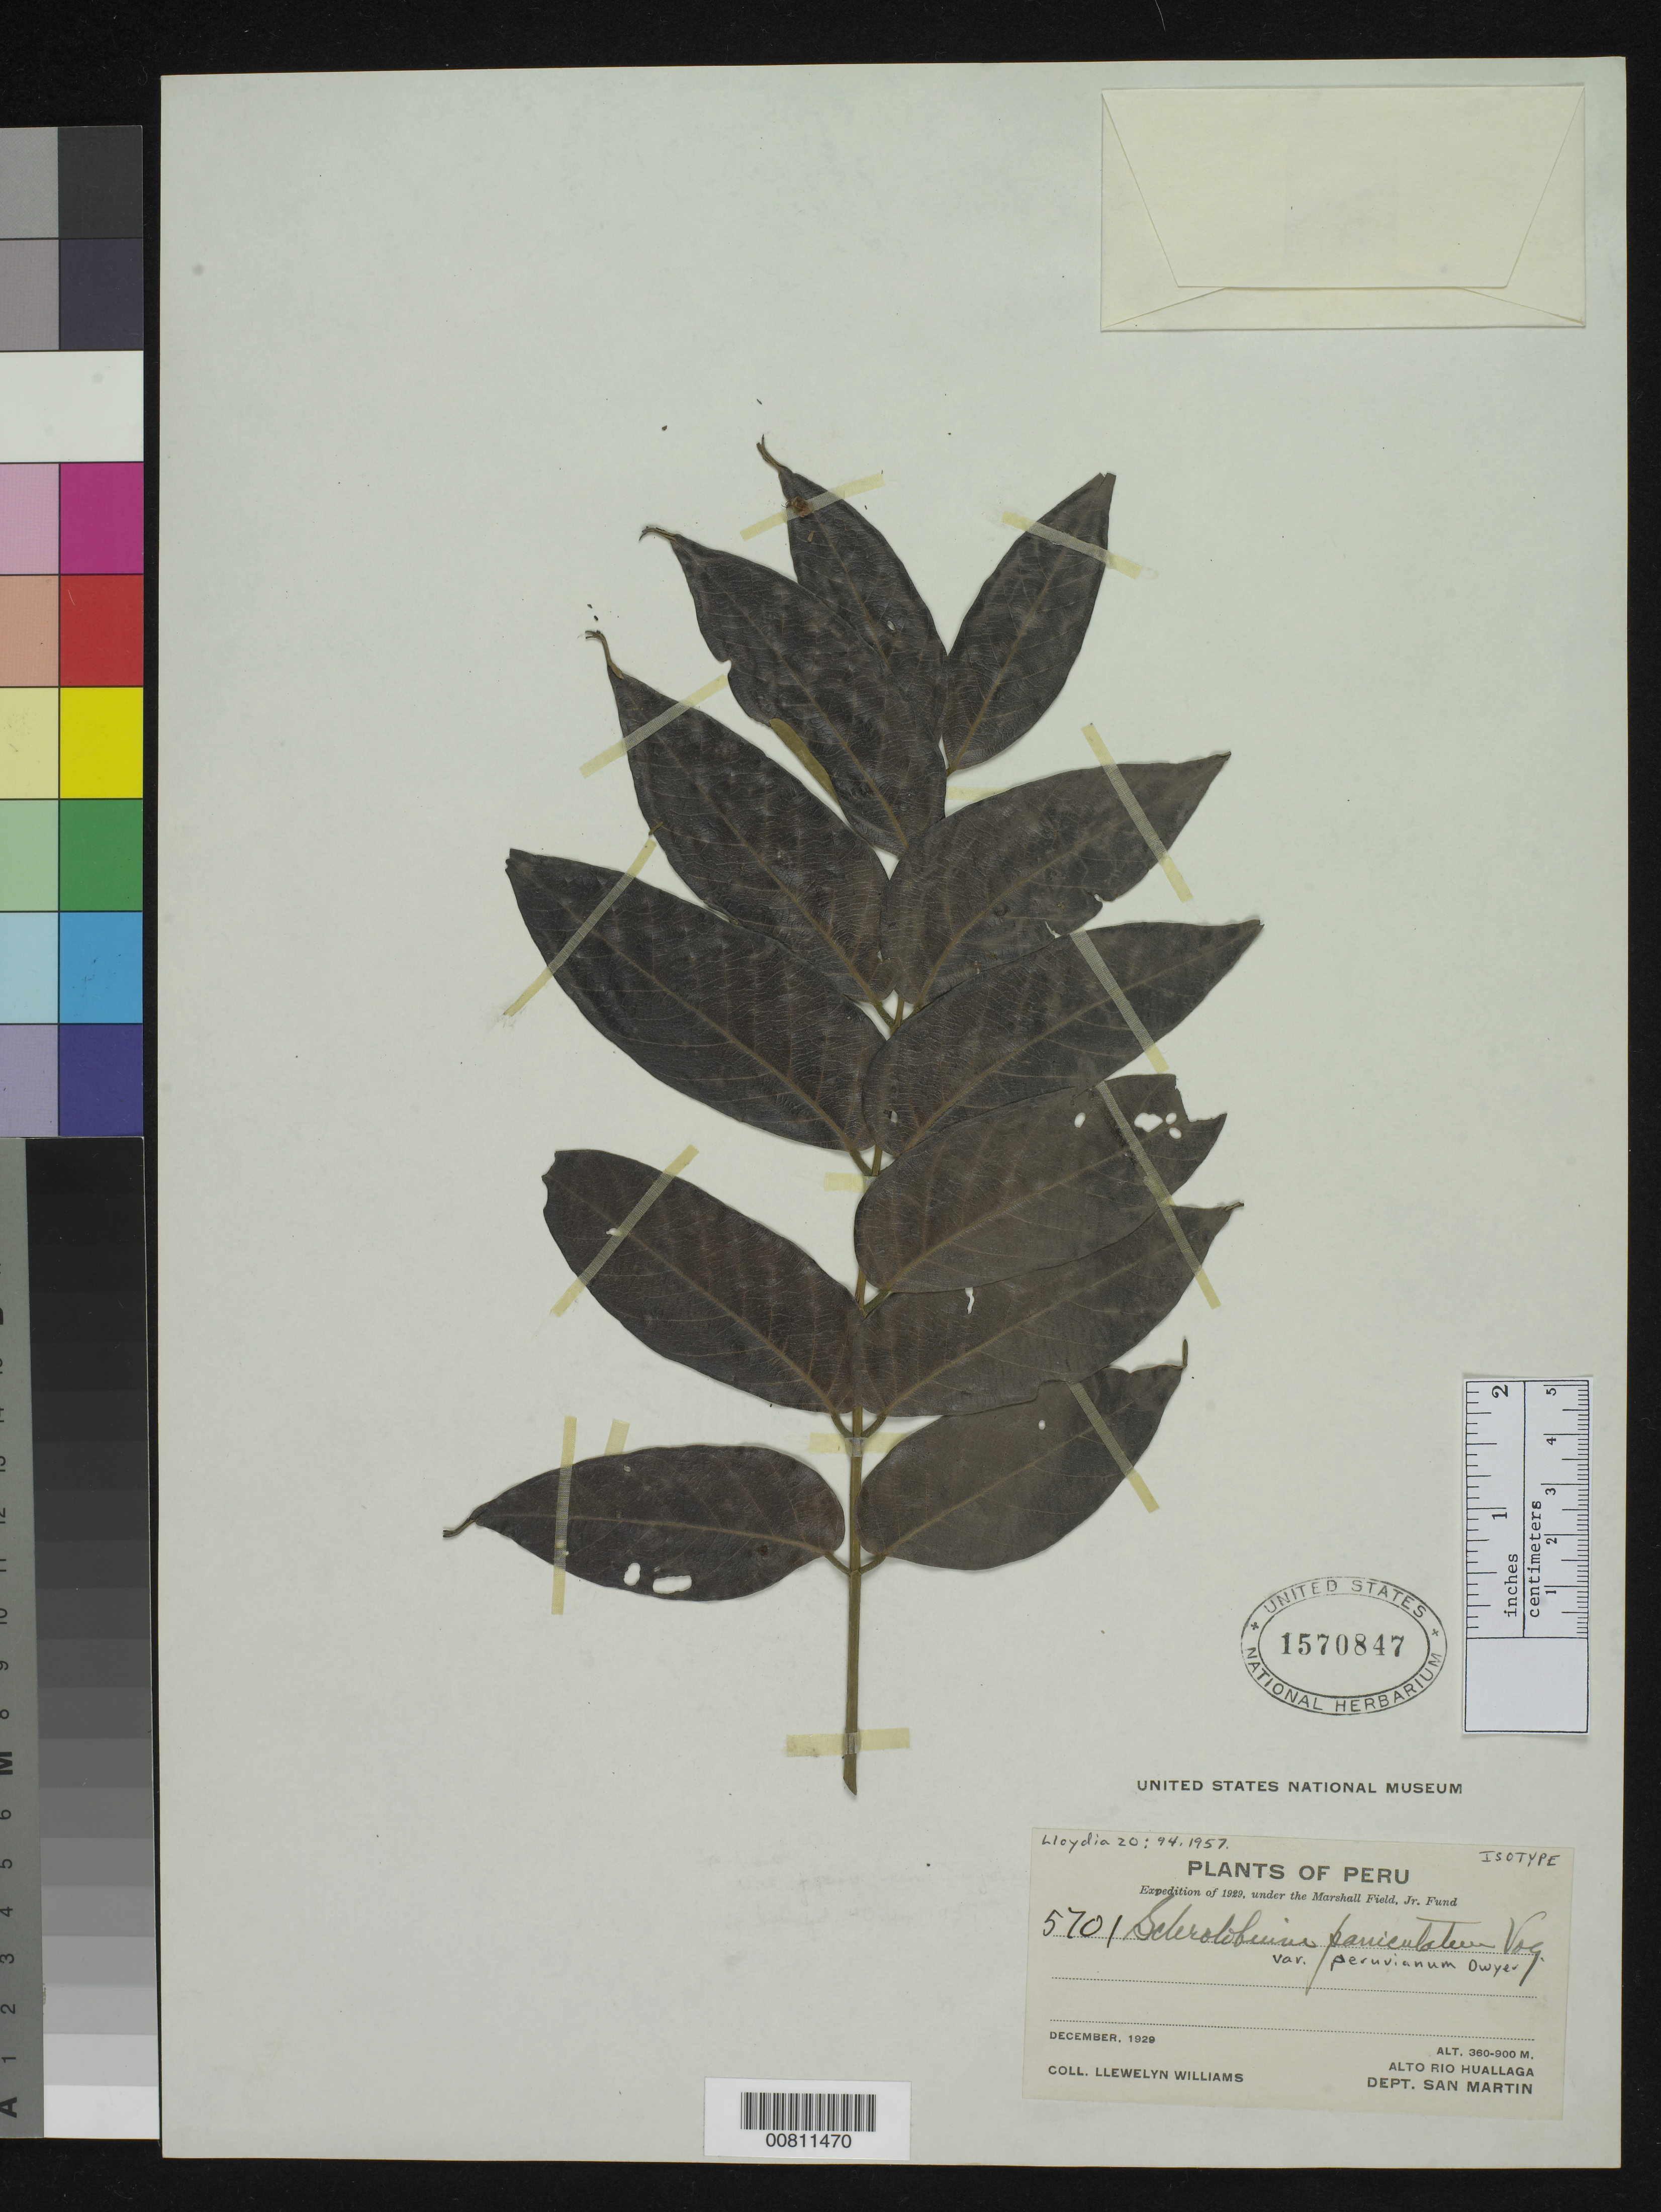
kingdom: Plantae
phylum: Tracheophyta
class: Magnoliopsida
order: Fabales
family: Fabaceae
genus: Sclerolobium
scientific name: Sclerolobium paniculatum var. peruvianum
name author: Dwyer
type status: Isotype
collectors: Ll. Williams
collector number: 5701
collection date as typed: Dec 1929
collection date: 1929-12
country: Peru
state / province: San Martín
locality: Alto Rio Huallaga.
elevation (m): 360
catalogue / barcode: US 1570847